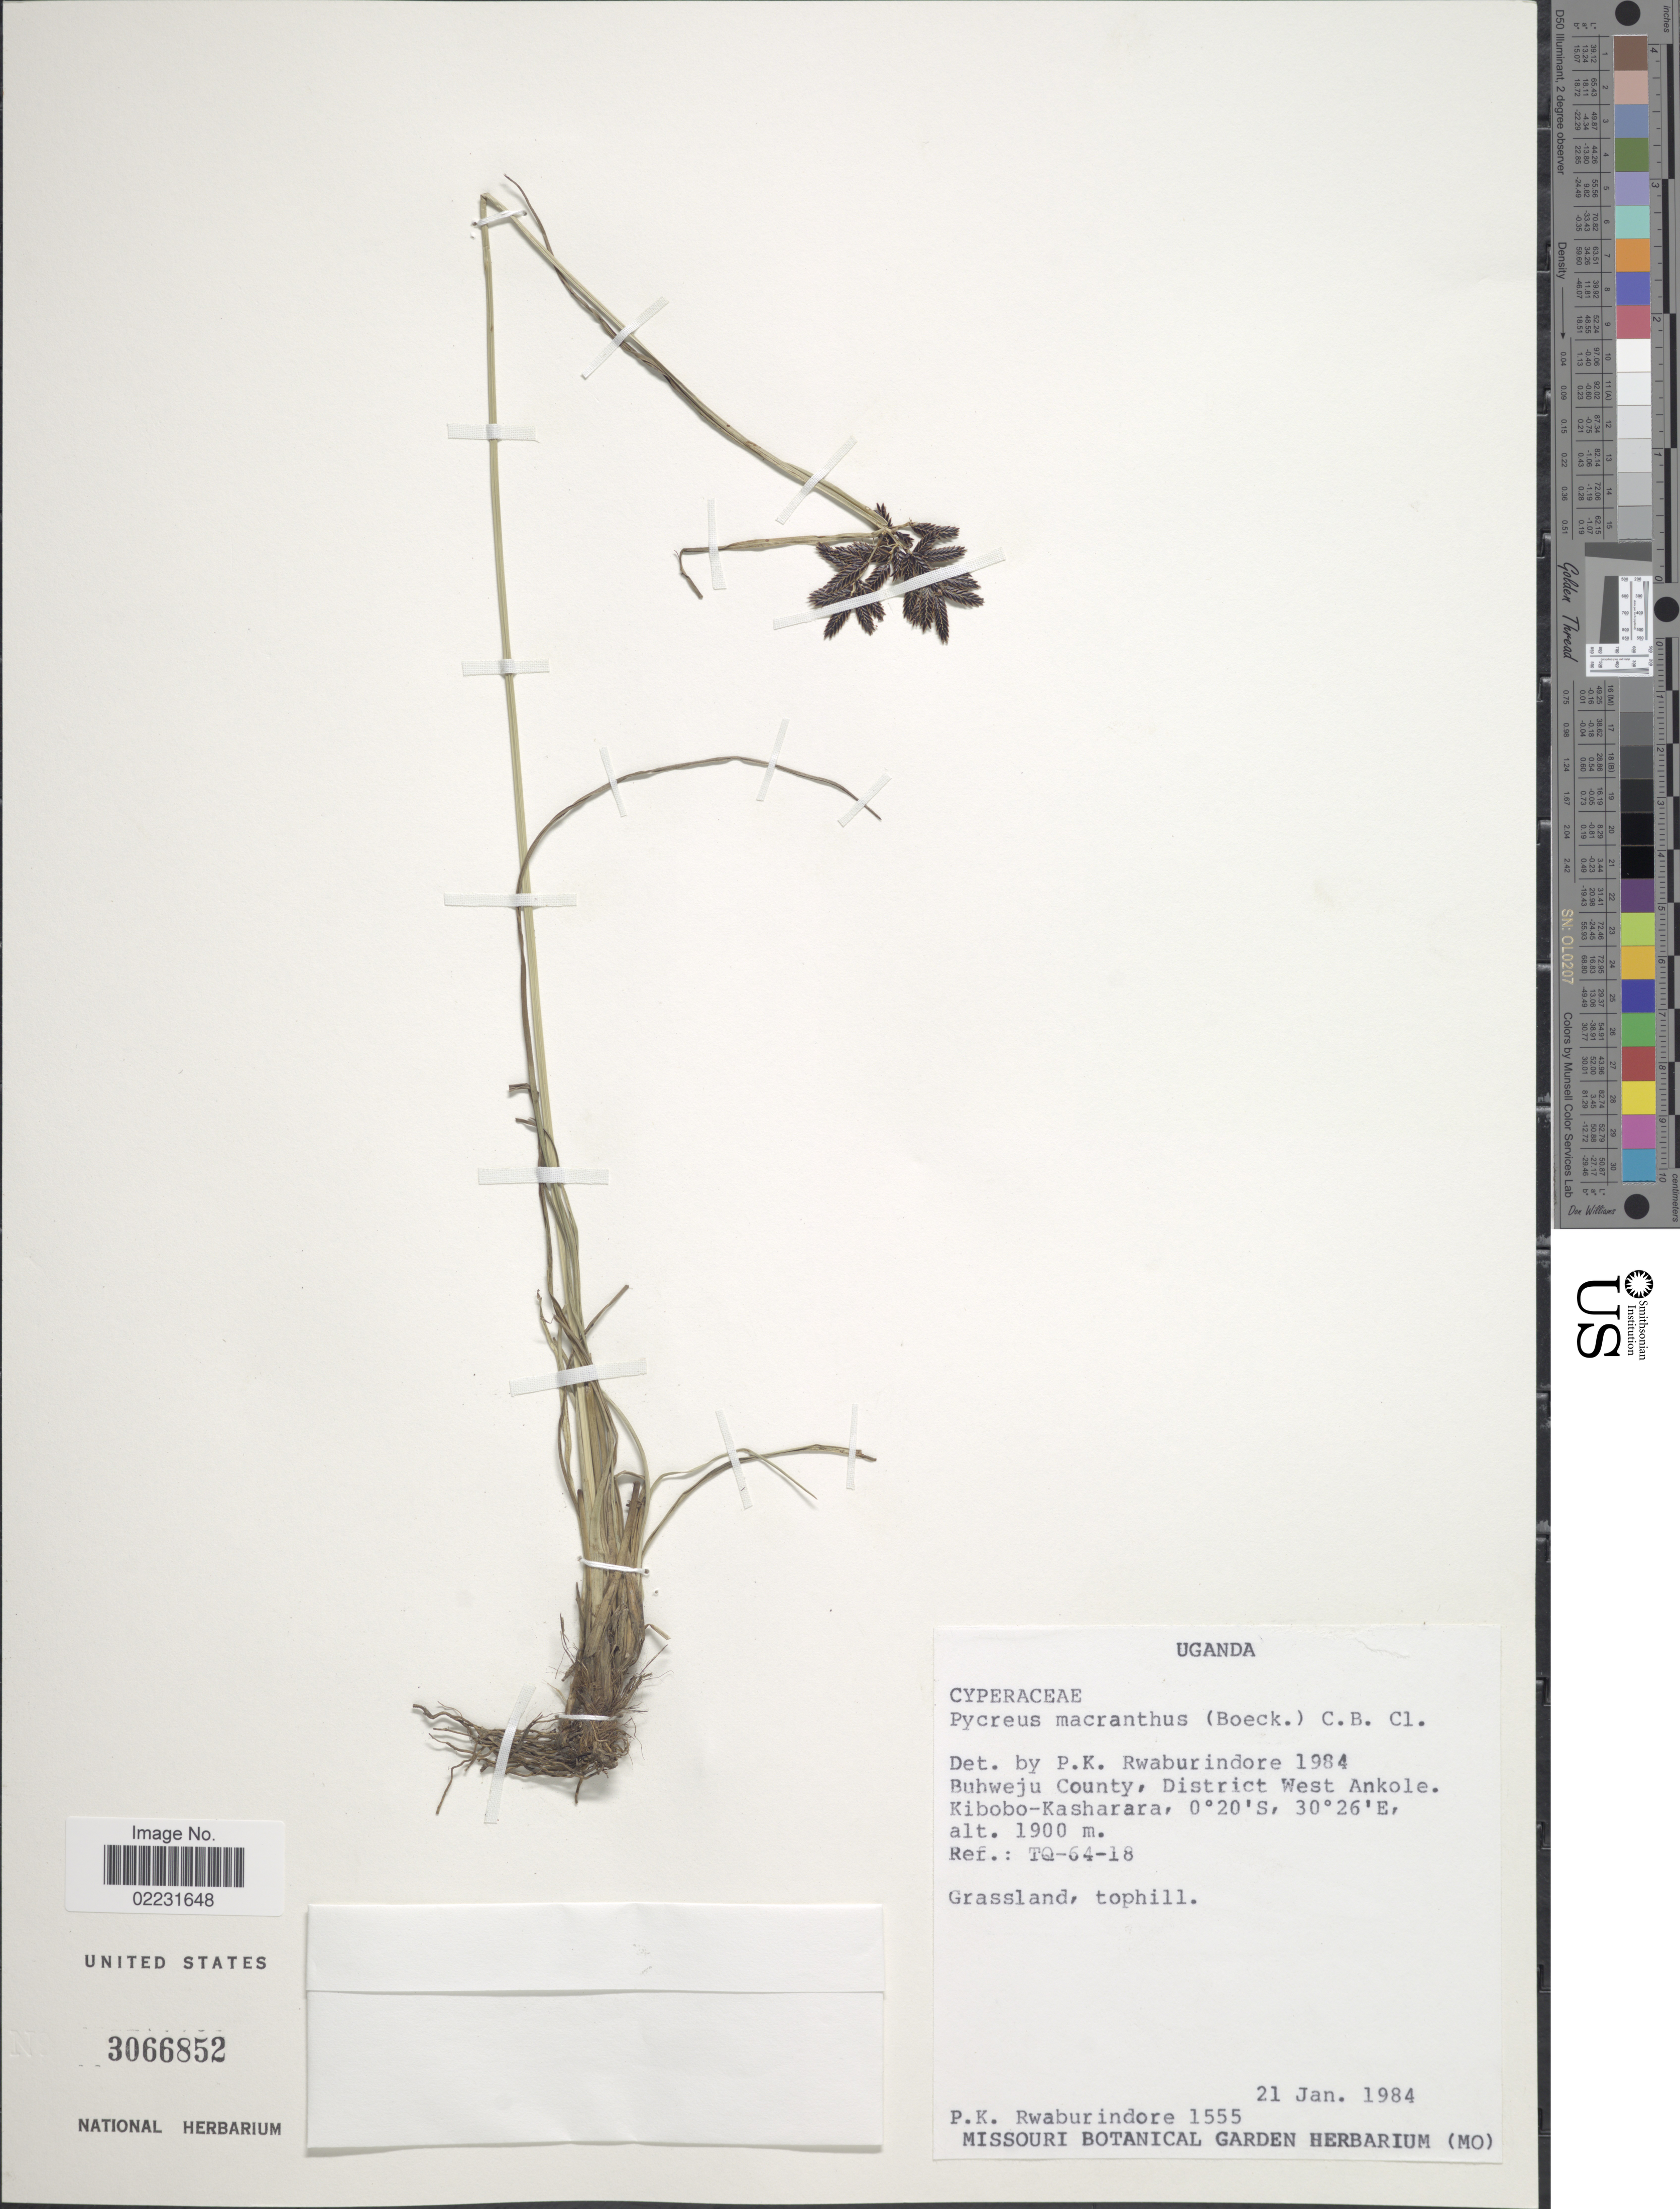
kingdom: Plantae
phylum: Tracheophyta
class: Liliopsida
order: Poales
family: Cyperaceae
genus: Cyperus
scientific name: Cyperus nitidus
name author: Lam.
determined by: Strong, Mark T., (BOT), Smithsonian Institution - National Museum of Natural History (UNITED STATES)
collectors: P. Rwaburindore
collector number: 1555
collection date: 1984-01-21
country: Uganda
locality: Buhweju County, District West Ankole, Kibobo-Kasharara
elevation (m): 1900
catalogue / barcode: US 3066852